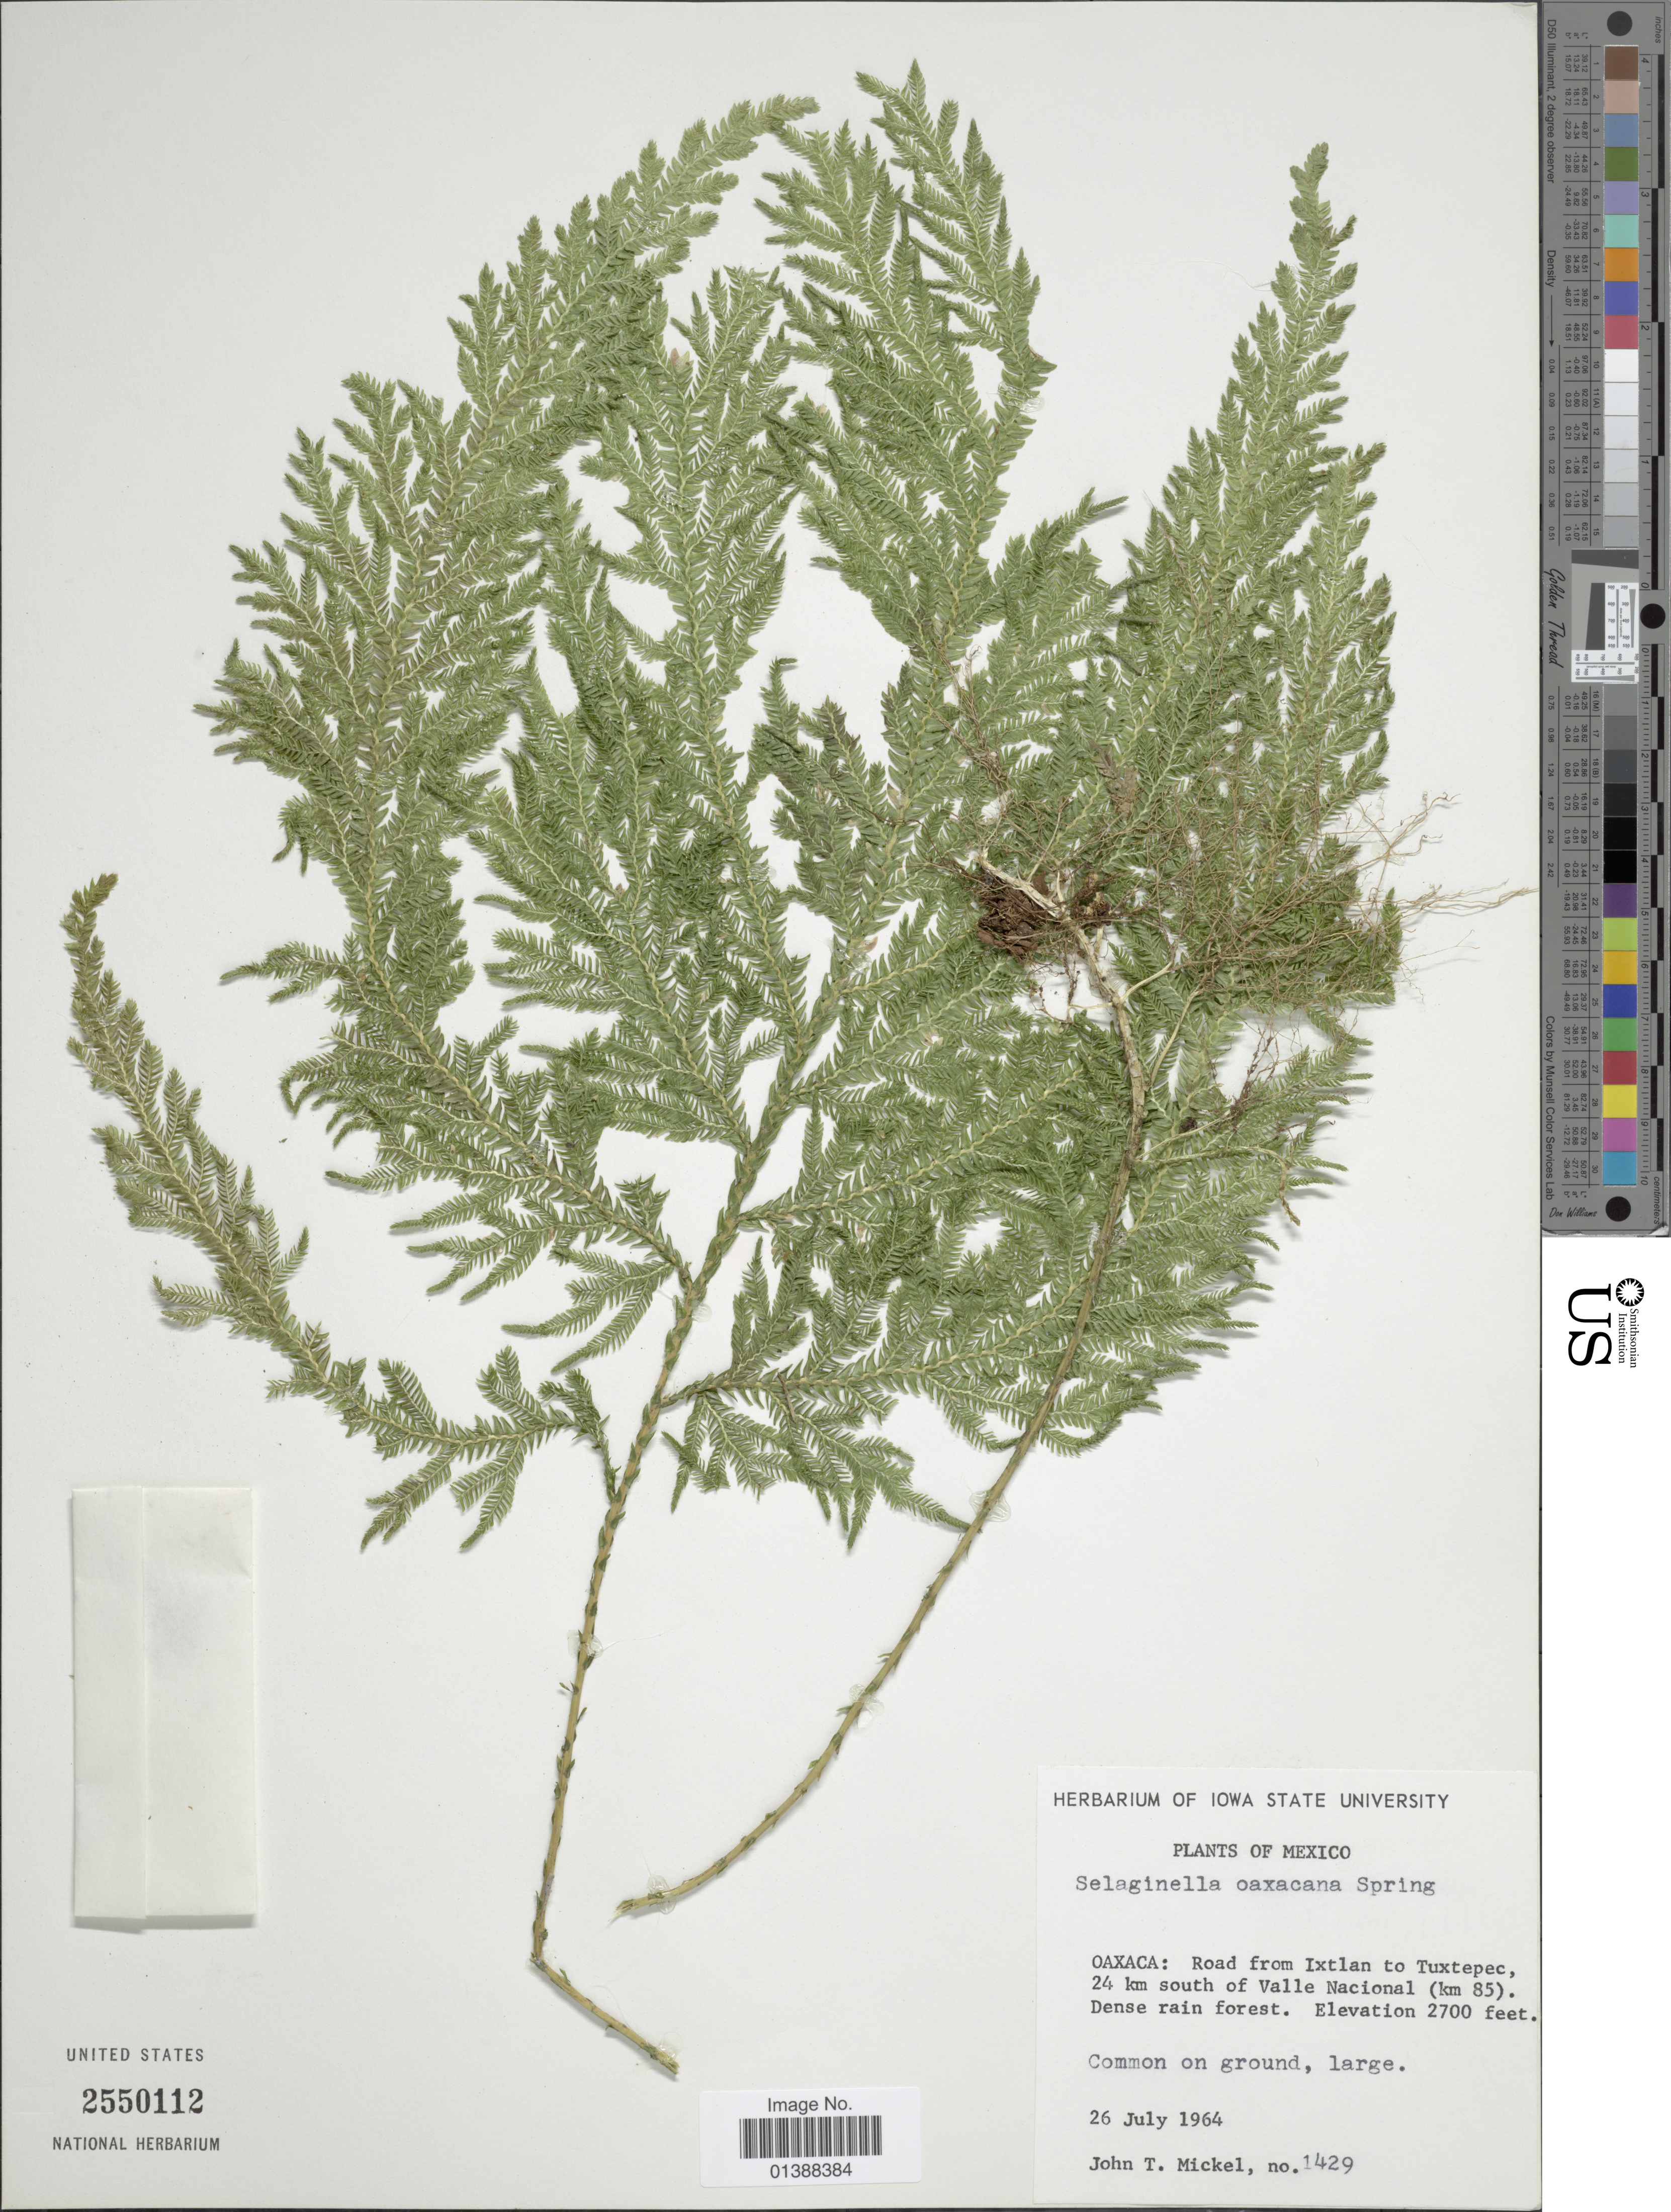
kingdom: Plantae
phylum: Tracheophyta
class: Lycopodiopsida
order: Selaginellales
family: Selaginellaceae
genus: Selaginella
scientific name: Selaginella oaxacana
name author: Spring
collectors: J. T. Mickel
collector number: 1429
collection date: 1964-07-26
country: Mexico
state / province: Oaxaca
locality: Road from Ixtlan to Tuxtepec, 24 km south of Valle nacional (km 85)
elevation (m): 823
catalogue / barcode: US 2550112